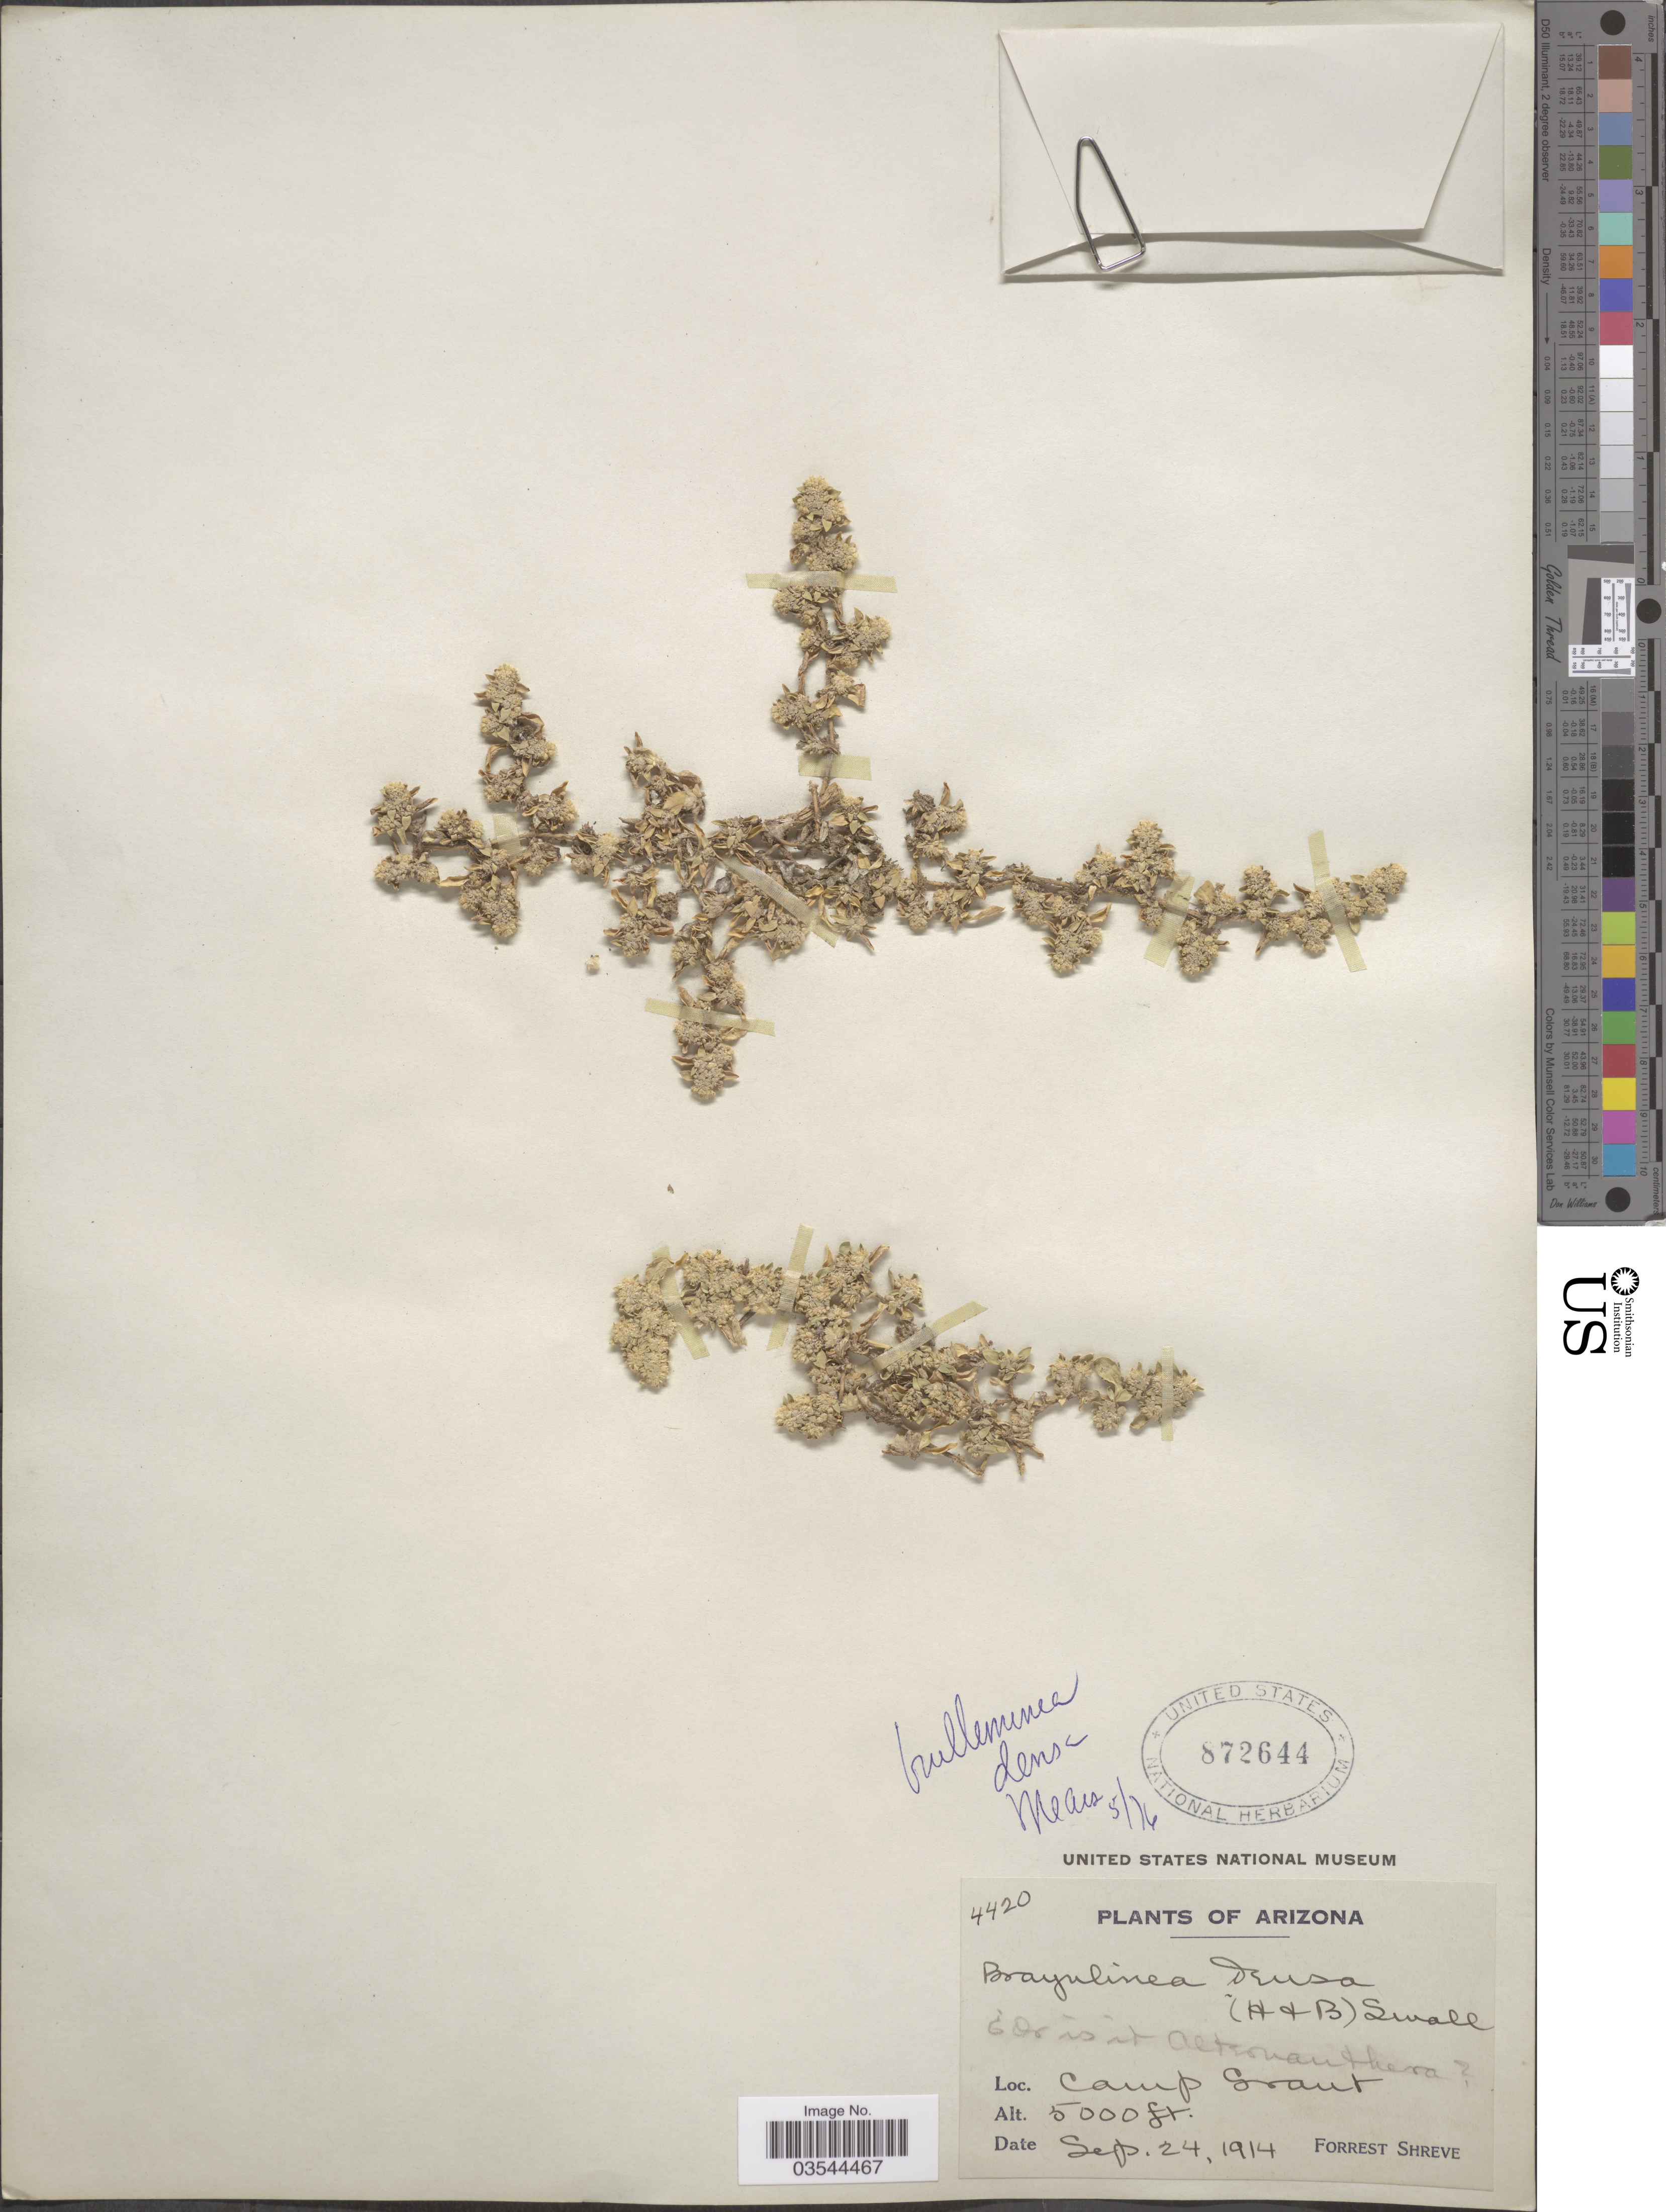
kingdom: Plantae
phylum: Tracheophyta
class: Magnoliopsida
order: Caryophyllales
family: Amaranthaceae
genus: Guilleminea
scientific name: Guilleminea densa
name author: (Humb. & Bonpl. ex Schult.) Moq.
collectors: F. Shreve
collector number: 4420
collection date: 1914-09-24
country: United States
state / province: Arizona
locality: Camp Grant.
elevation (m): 1524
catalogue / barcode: US 872644